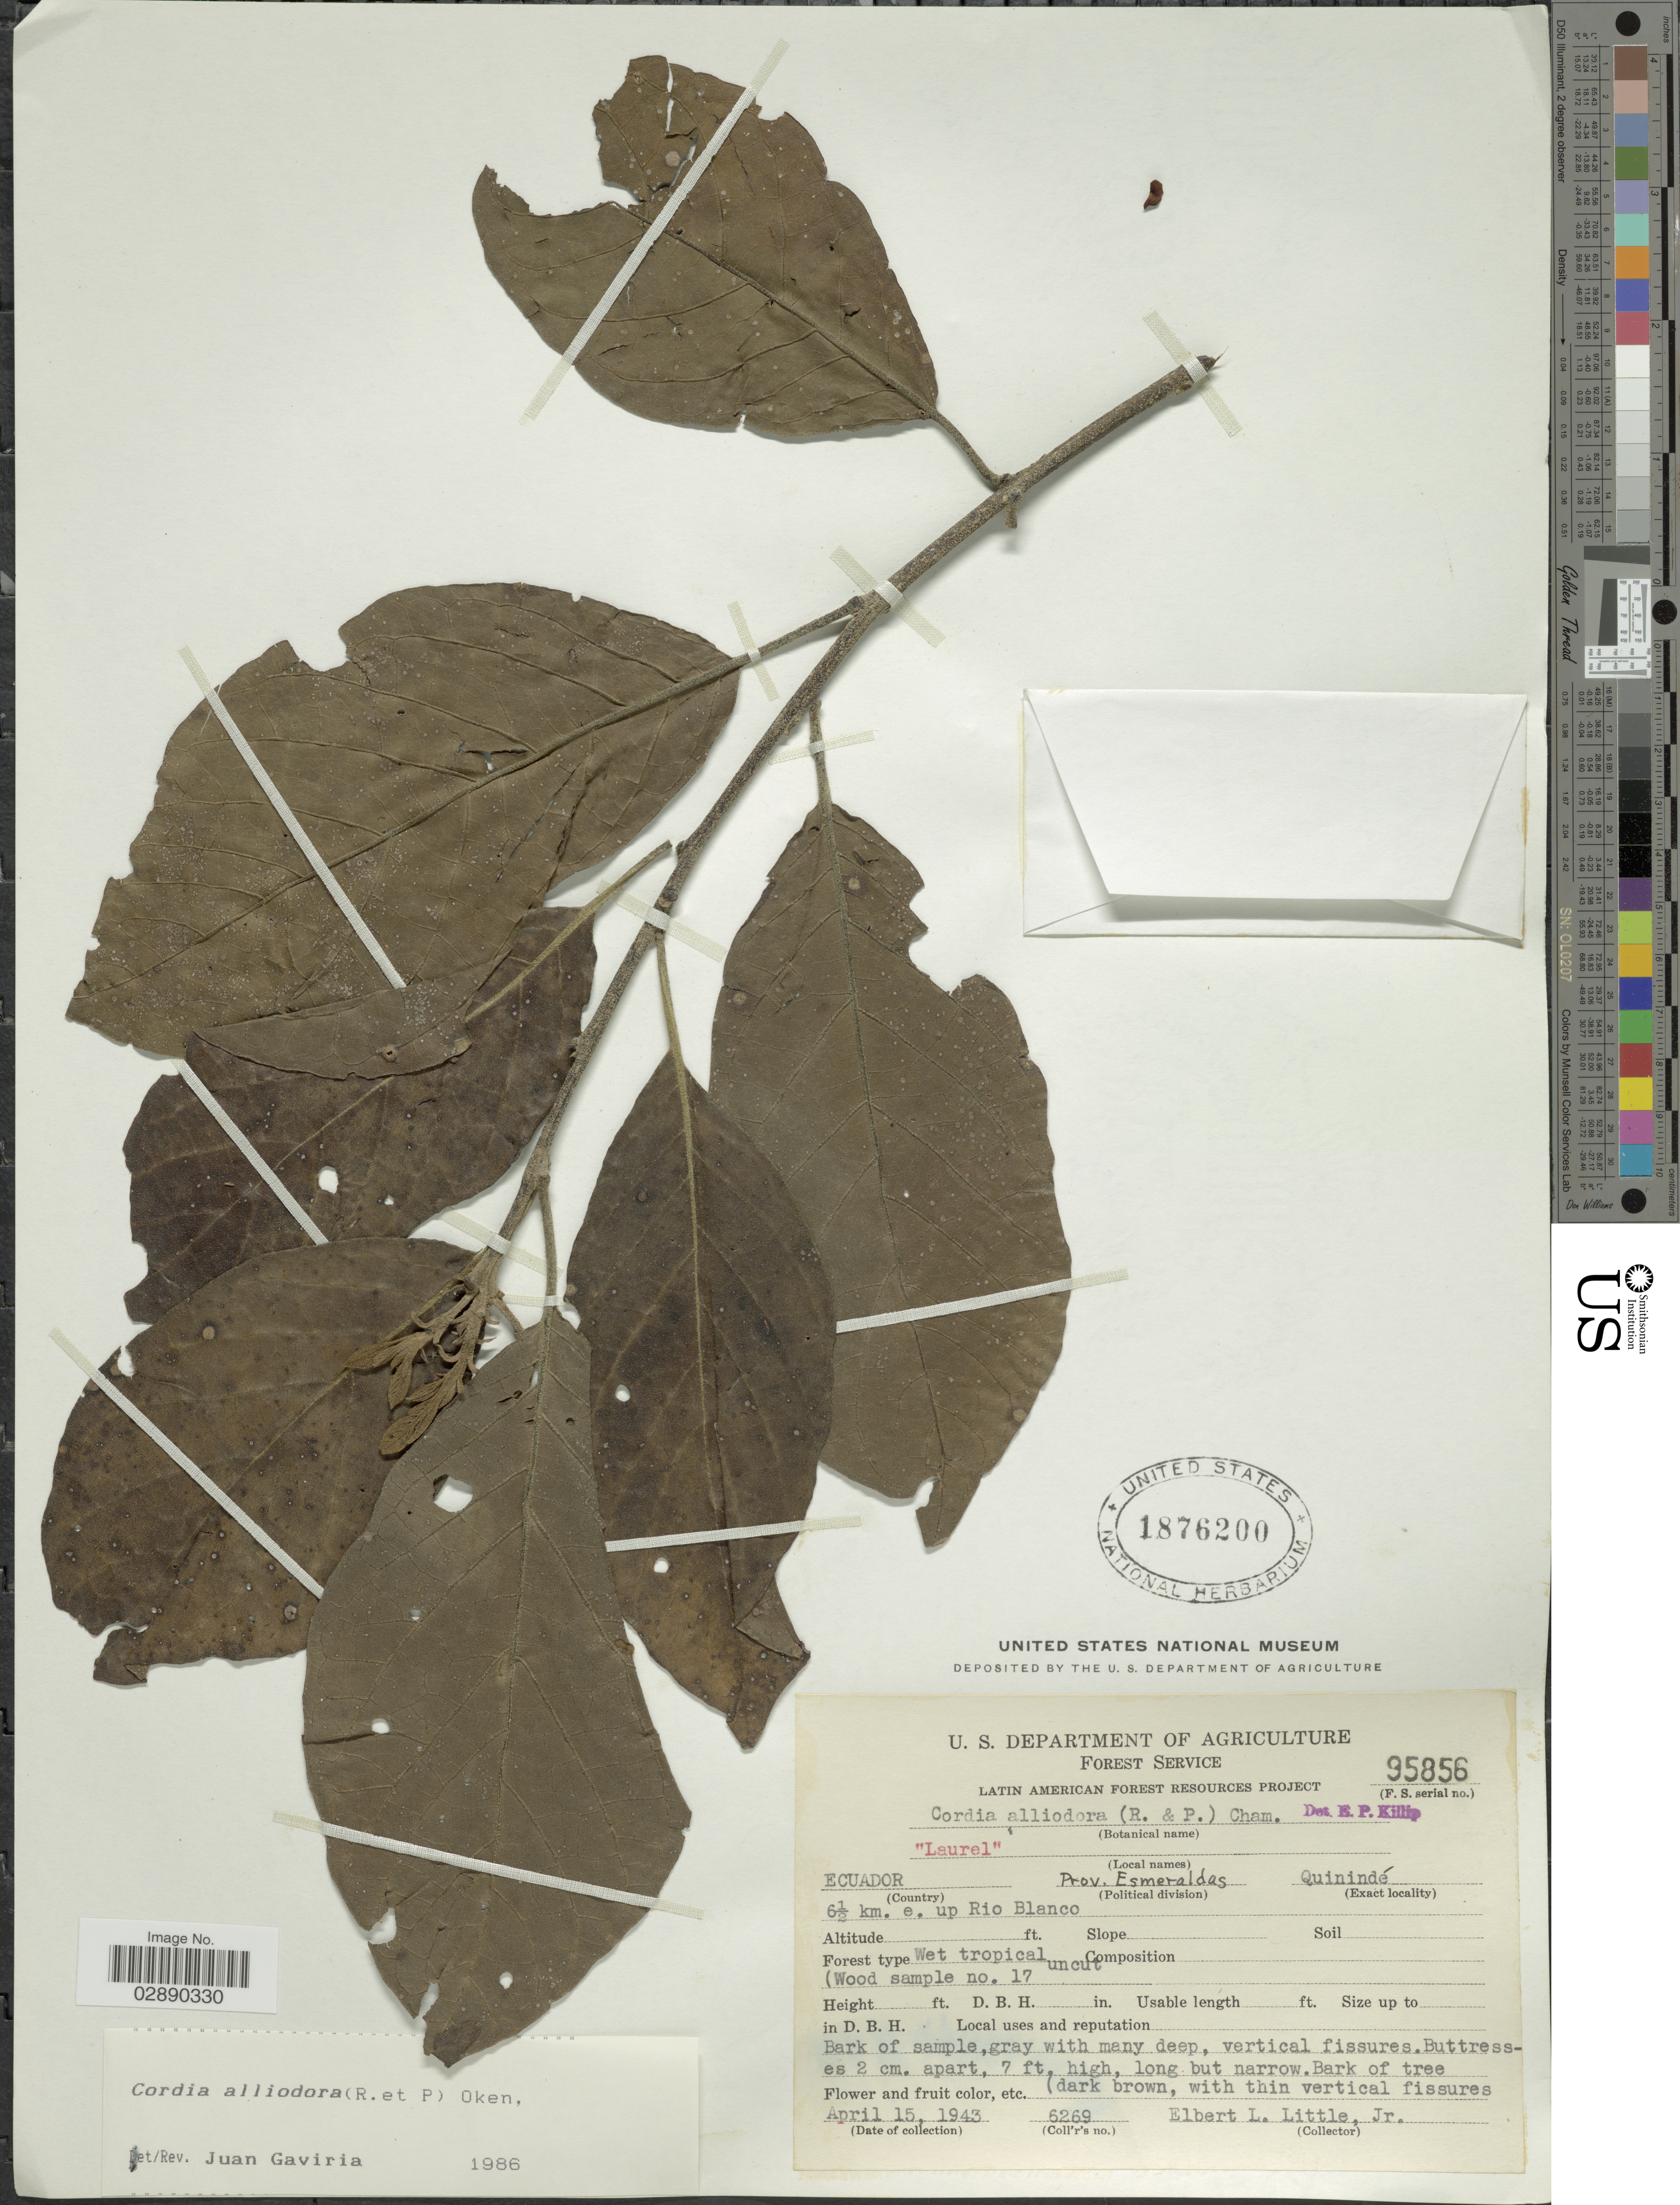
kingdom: Plantae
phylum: Tracheophyta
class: Magnoliopsida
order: Boraginales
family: Cordiaceae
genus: Cordia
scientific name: Cordia alliodora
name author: (Ruiz & Pav.) Oken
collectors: E. L. Little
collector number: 6269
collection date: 1943-04-15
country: Ecuador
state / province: Esmeraldas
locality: Quinindé, 6½ km e. up Rio Blanco.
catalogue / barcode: US 1876200